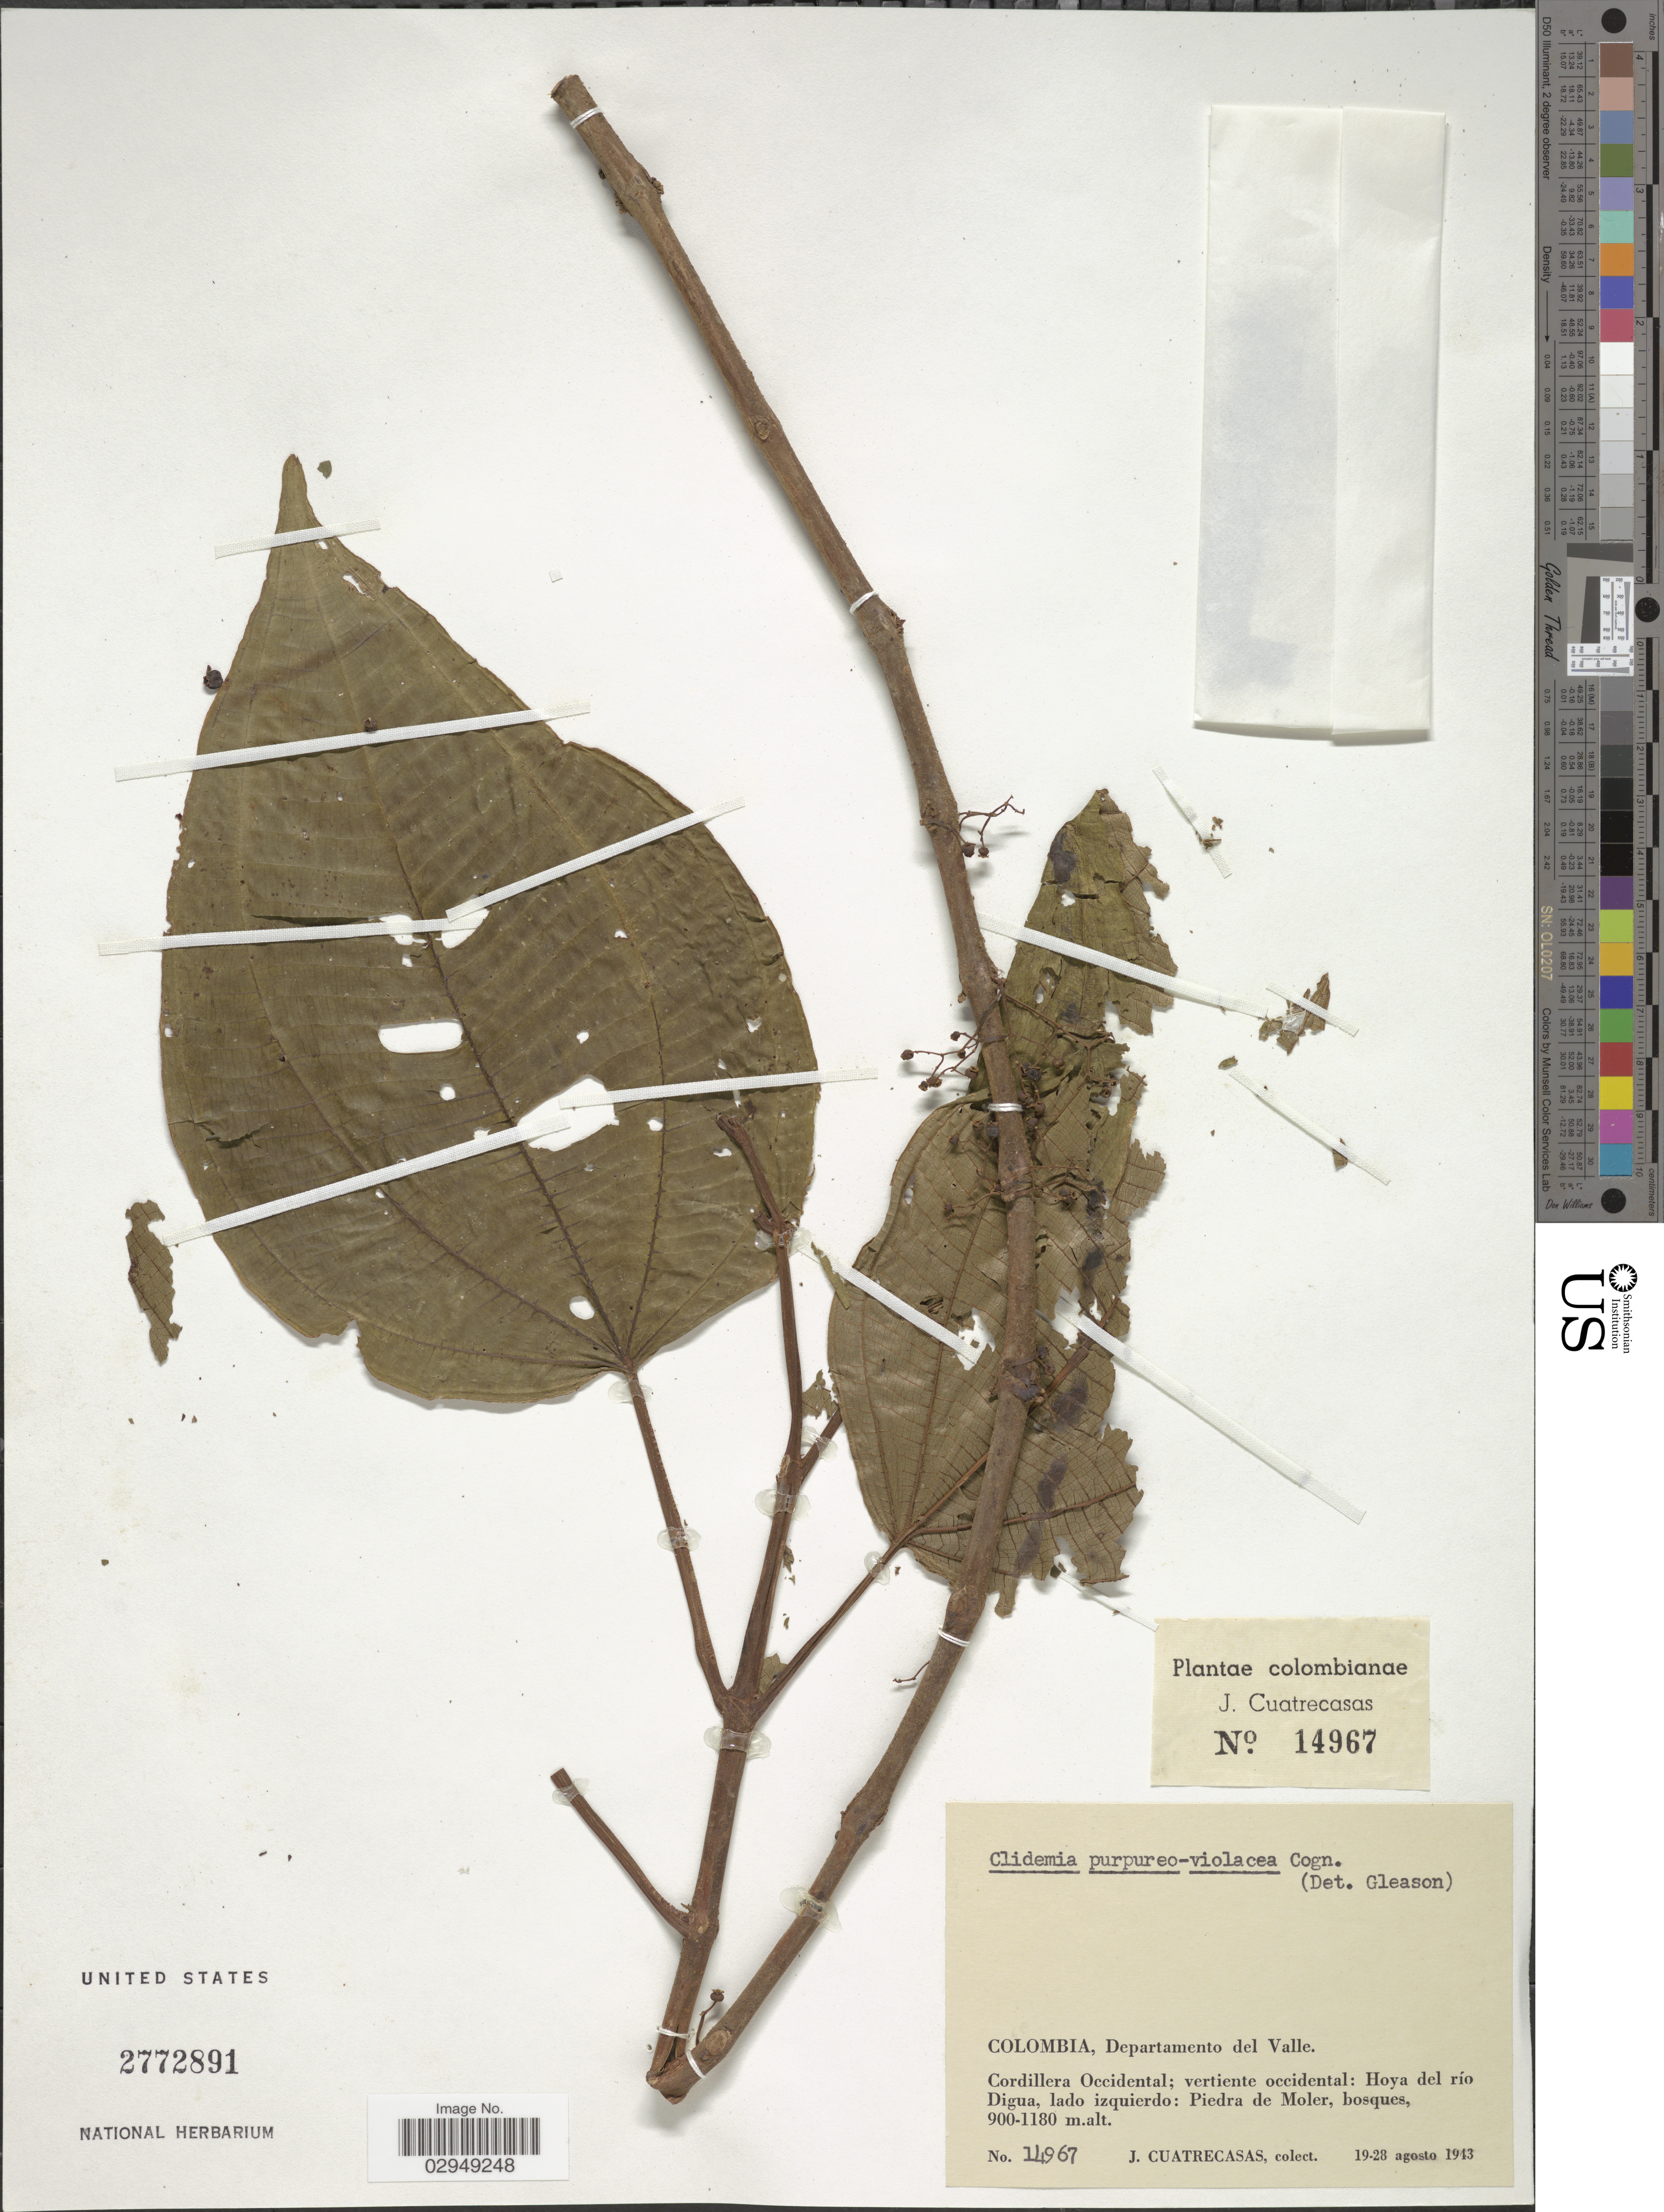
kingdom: Plantae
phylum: Tracheophyta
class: Magnoliopsida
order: Myrtales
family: Melastomataceae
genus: Clidemia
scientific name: Clidemia discolor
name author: (Triana) Cogn.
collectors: J. Cuatrecasas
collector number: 14967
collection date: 1943-08-19/1943-08-28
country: Colombia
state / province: Valle del Cauca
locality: Departamento del Valle, Cordillera Occidental, vertiente occidental, Hoya del río Digua, lado izquierdo, Piedra de Moler.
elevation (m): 900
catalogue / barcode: US 2772891